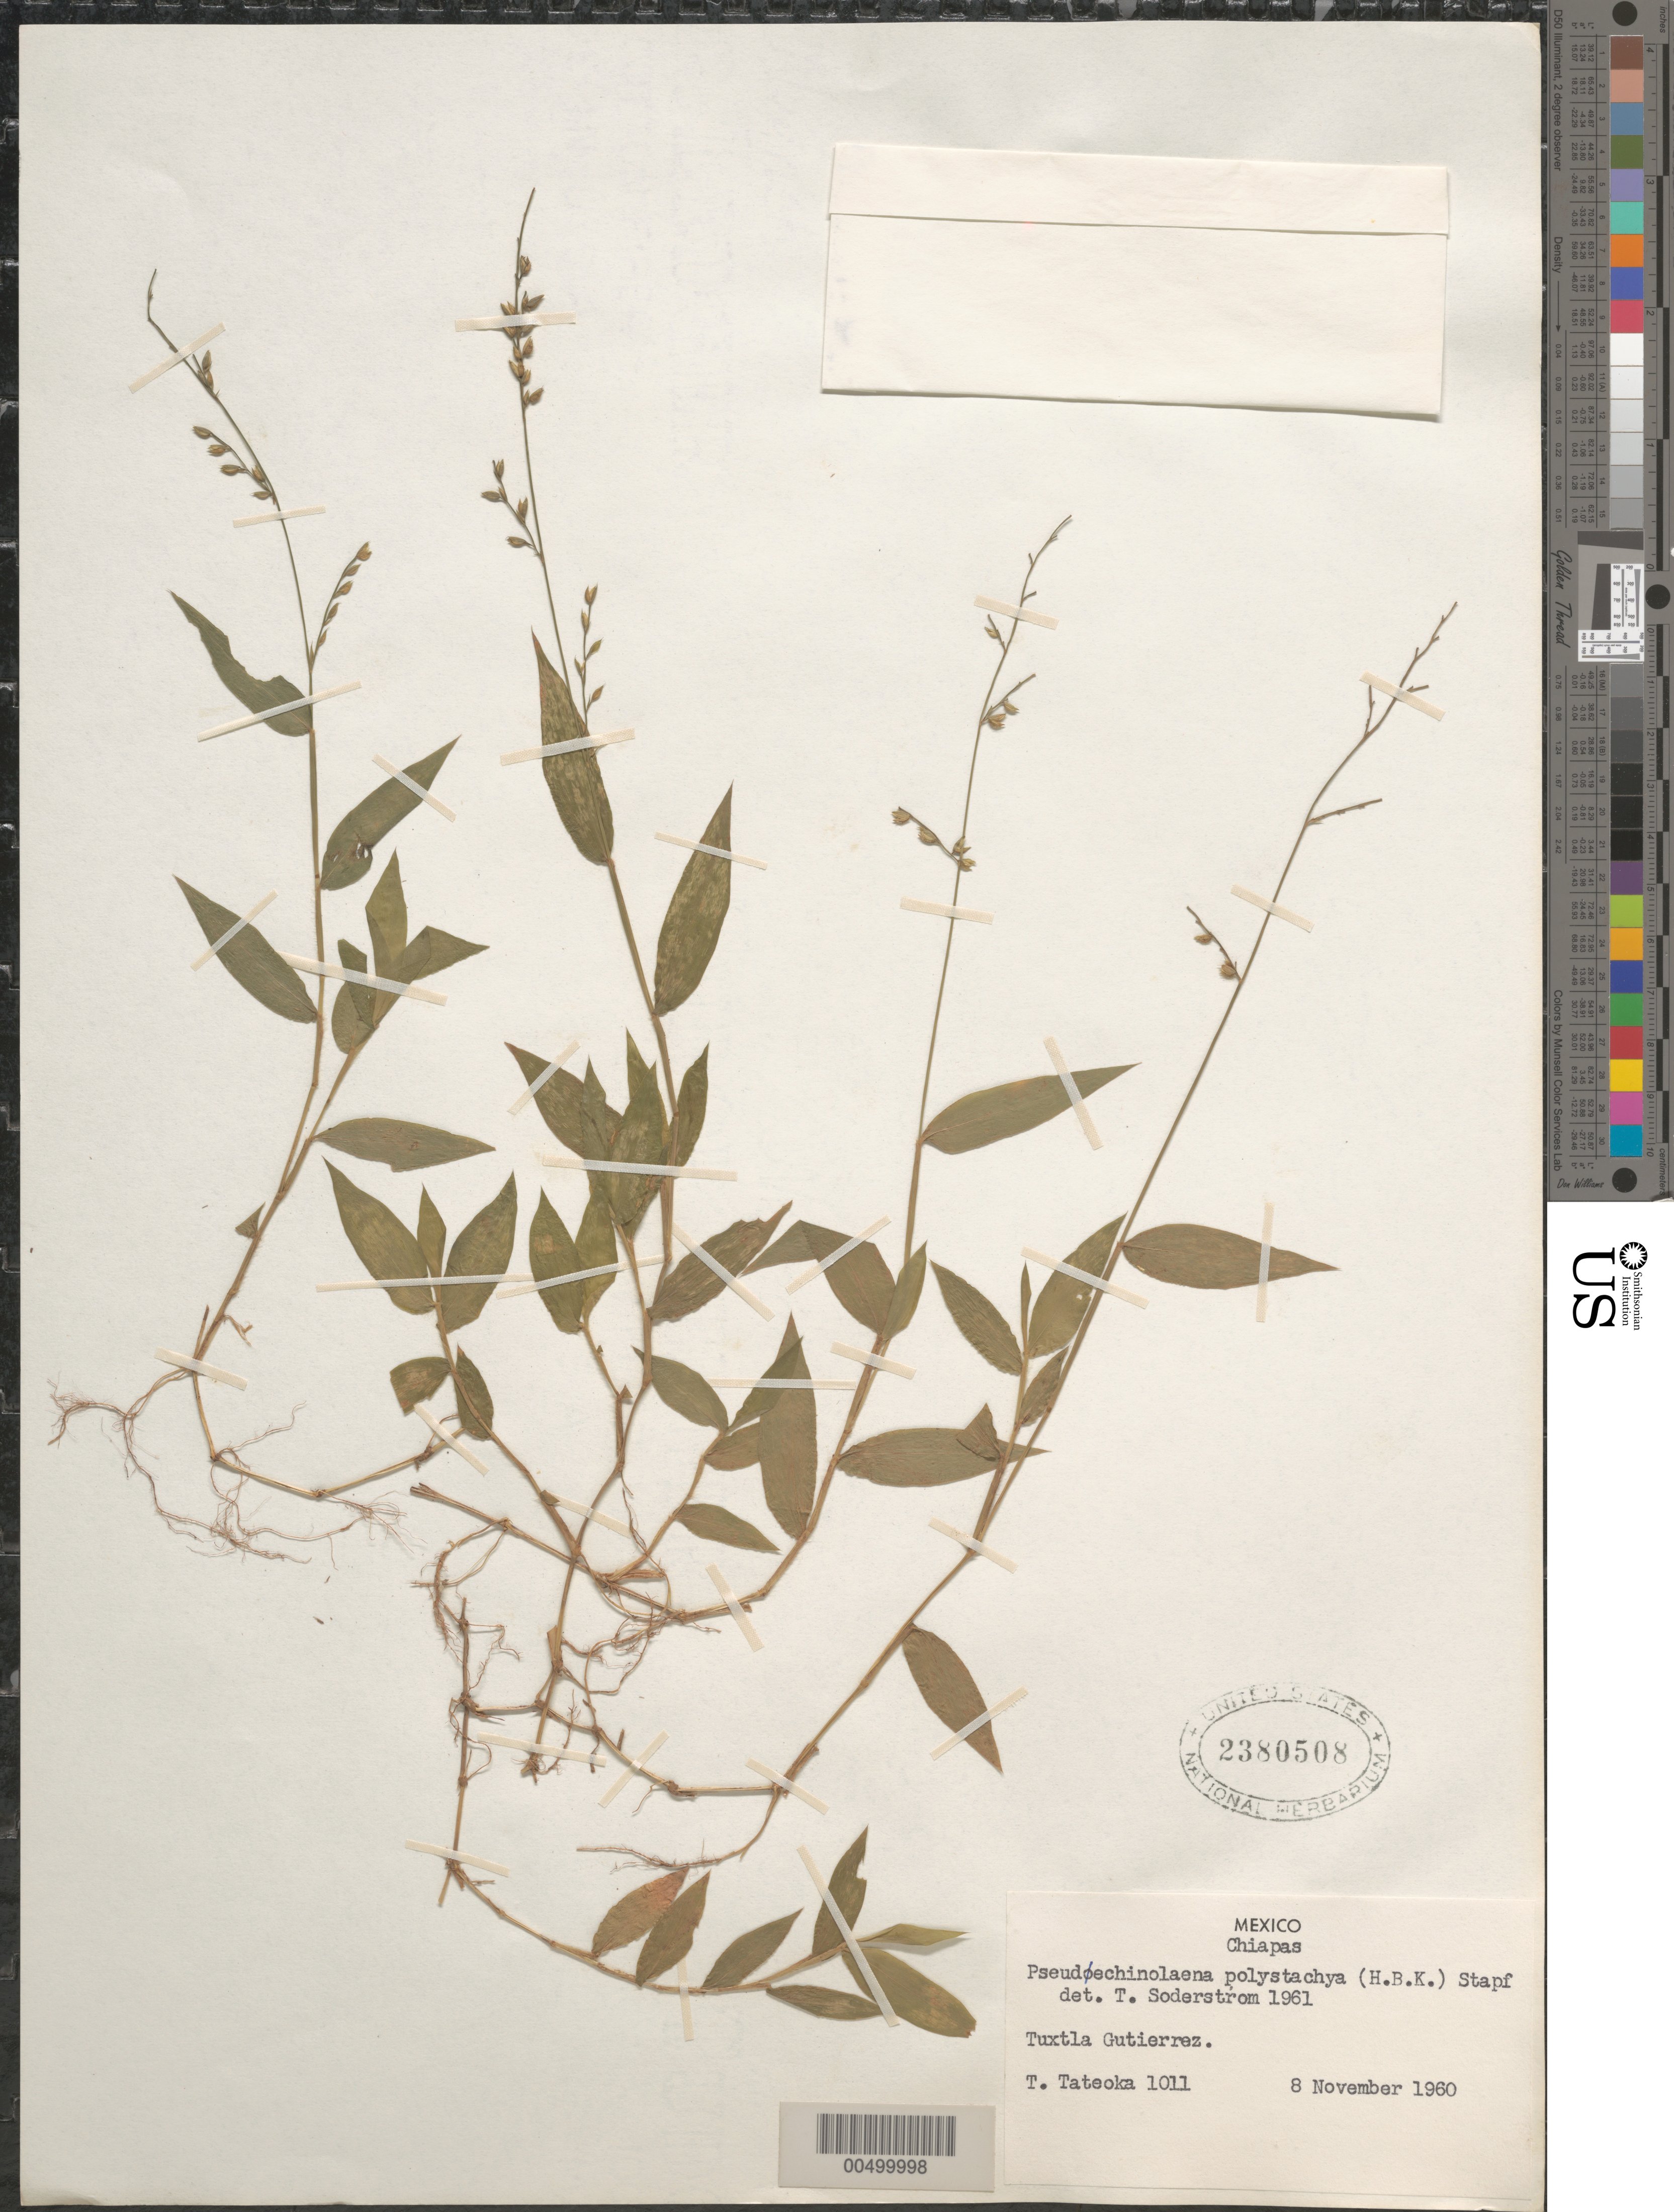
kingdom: Plantae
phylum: Tracheophyta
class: Liliopsida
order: Poales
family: Poaceae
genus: Pseudechinolaena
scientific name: Pseudechinolaena polystachya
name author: (Kunth) Stapf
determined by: Soderstrom, T. R.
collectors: T. Tateoka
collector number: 1011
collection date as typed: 8 Nov 1960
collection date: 1960-11-08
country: Mexico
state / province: Chiapas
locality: Tuxtla Gutierrez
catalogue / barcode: US 2380508